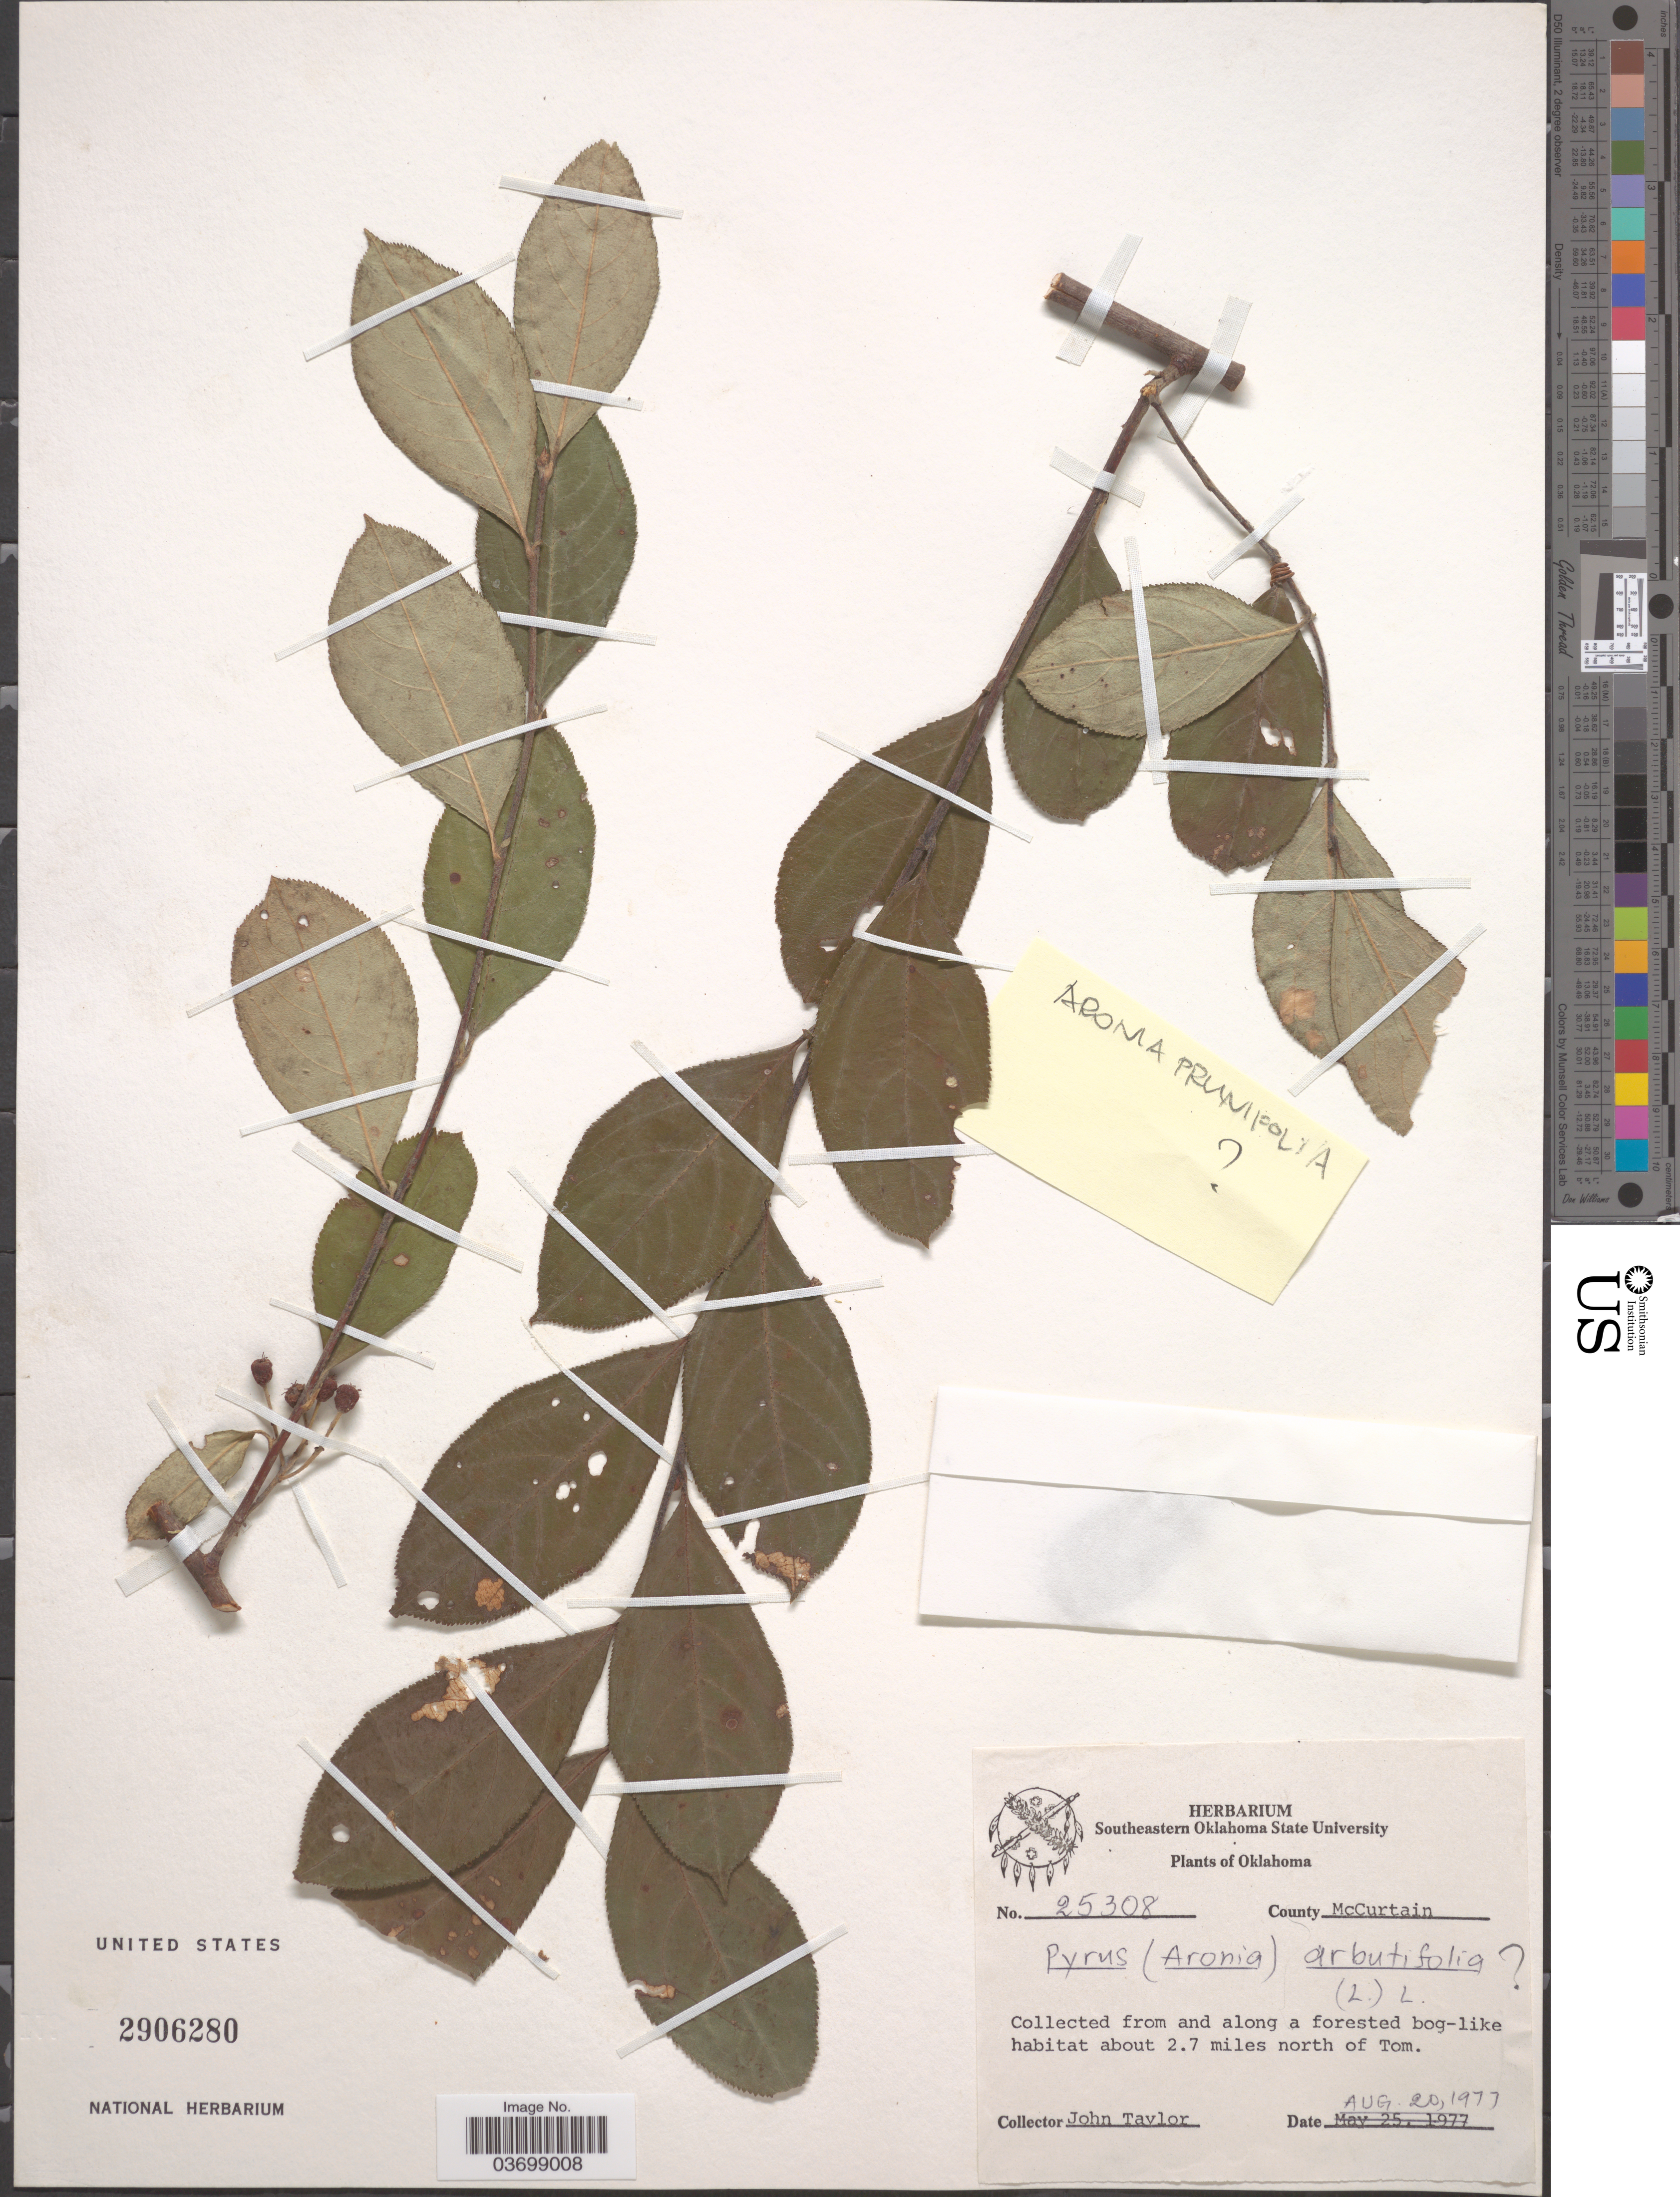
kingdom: Plantae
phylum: Tracheophyta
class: Magnoliopsida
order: Rosales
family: Rosaceae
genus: Aronia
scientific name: Aronia sp.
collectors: J. Taylor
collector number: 25308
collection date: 1977-08-20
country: United States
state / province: Oklahoma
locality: County McCurtain. About 2.7 miles north of Tom.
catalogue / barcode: US 2906280